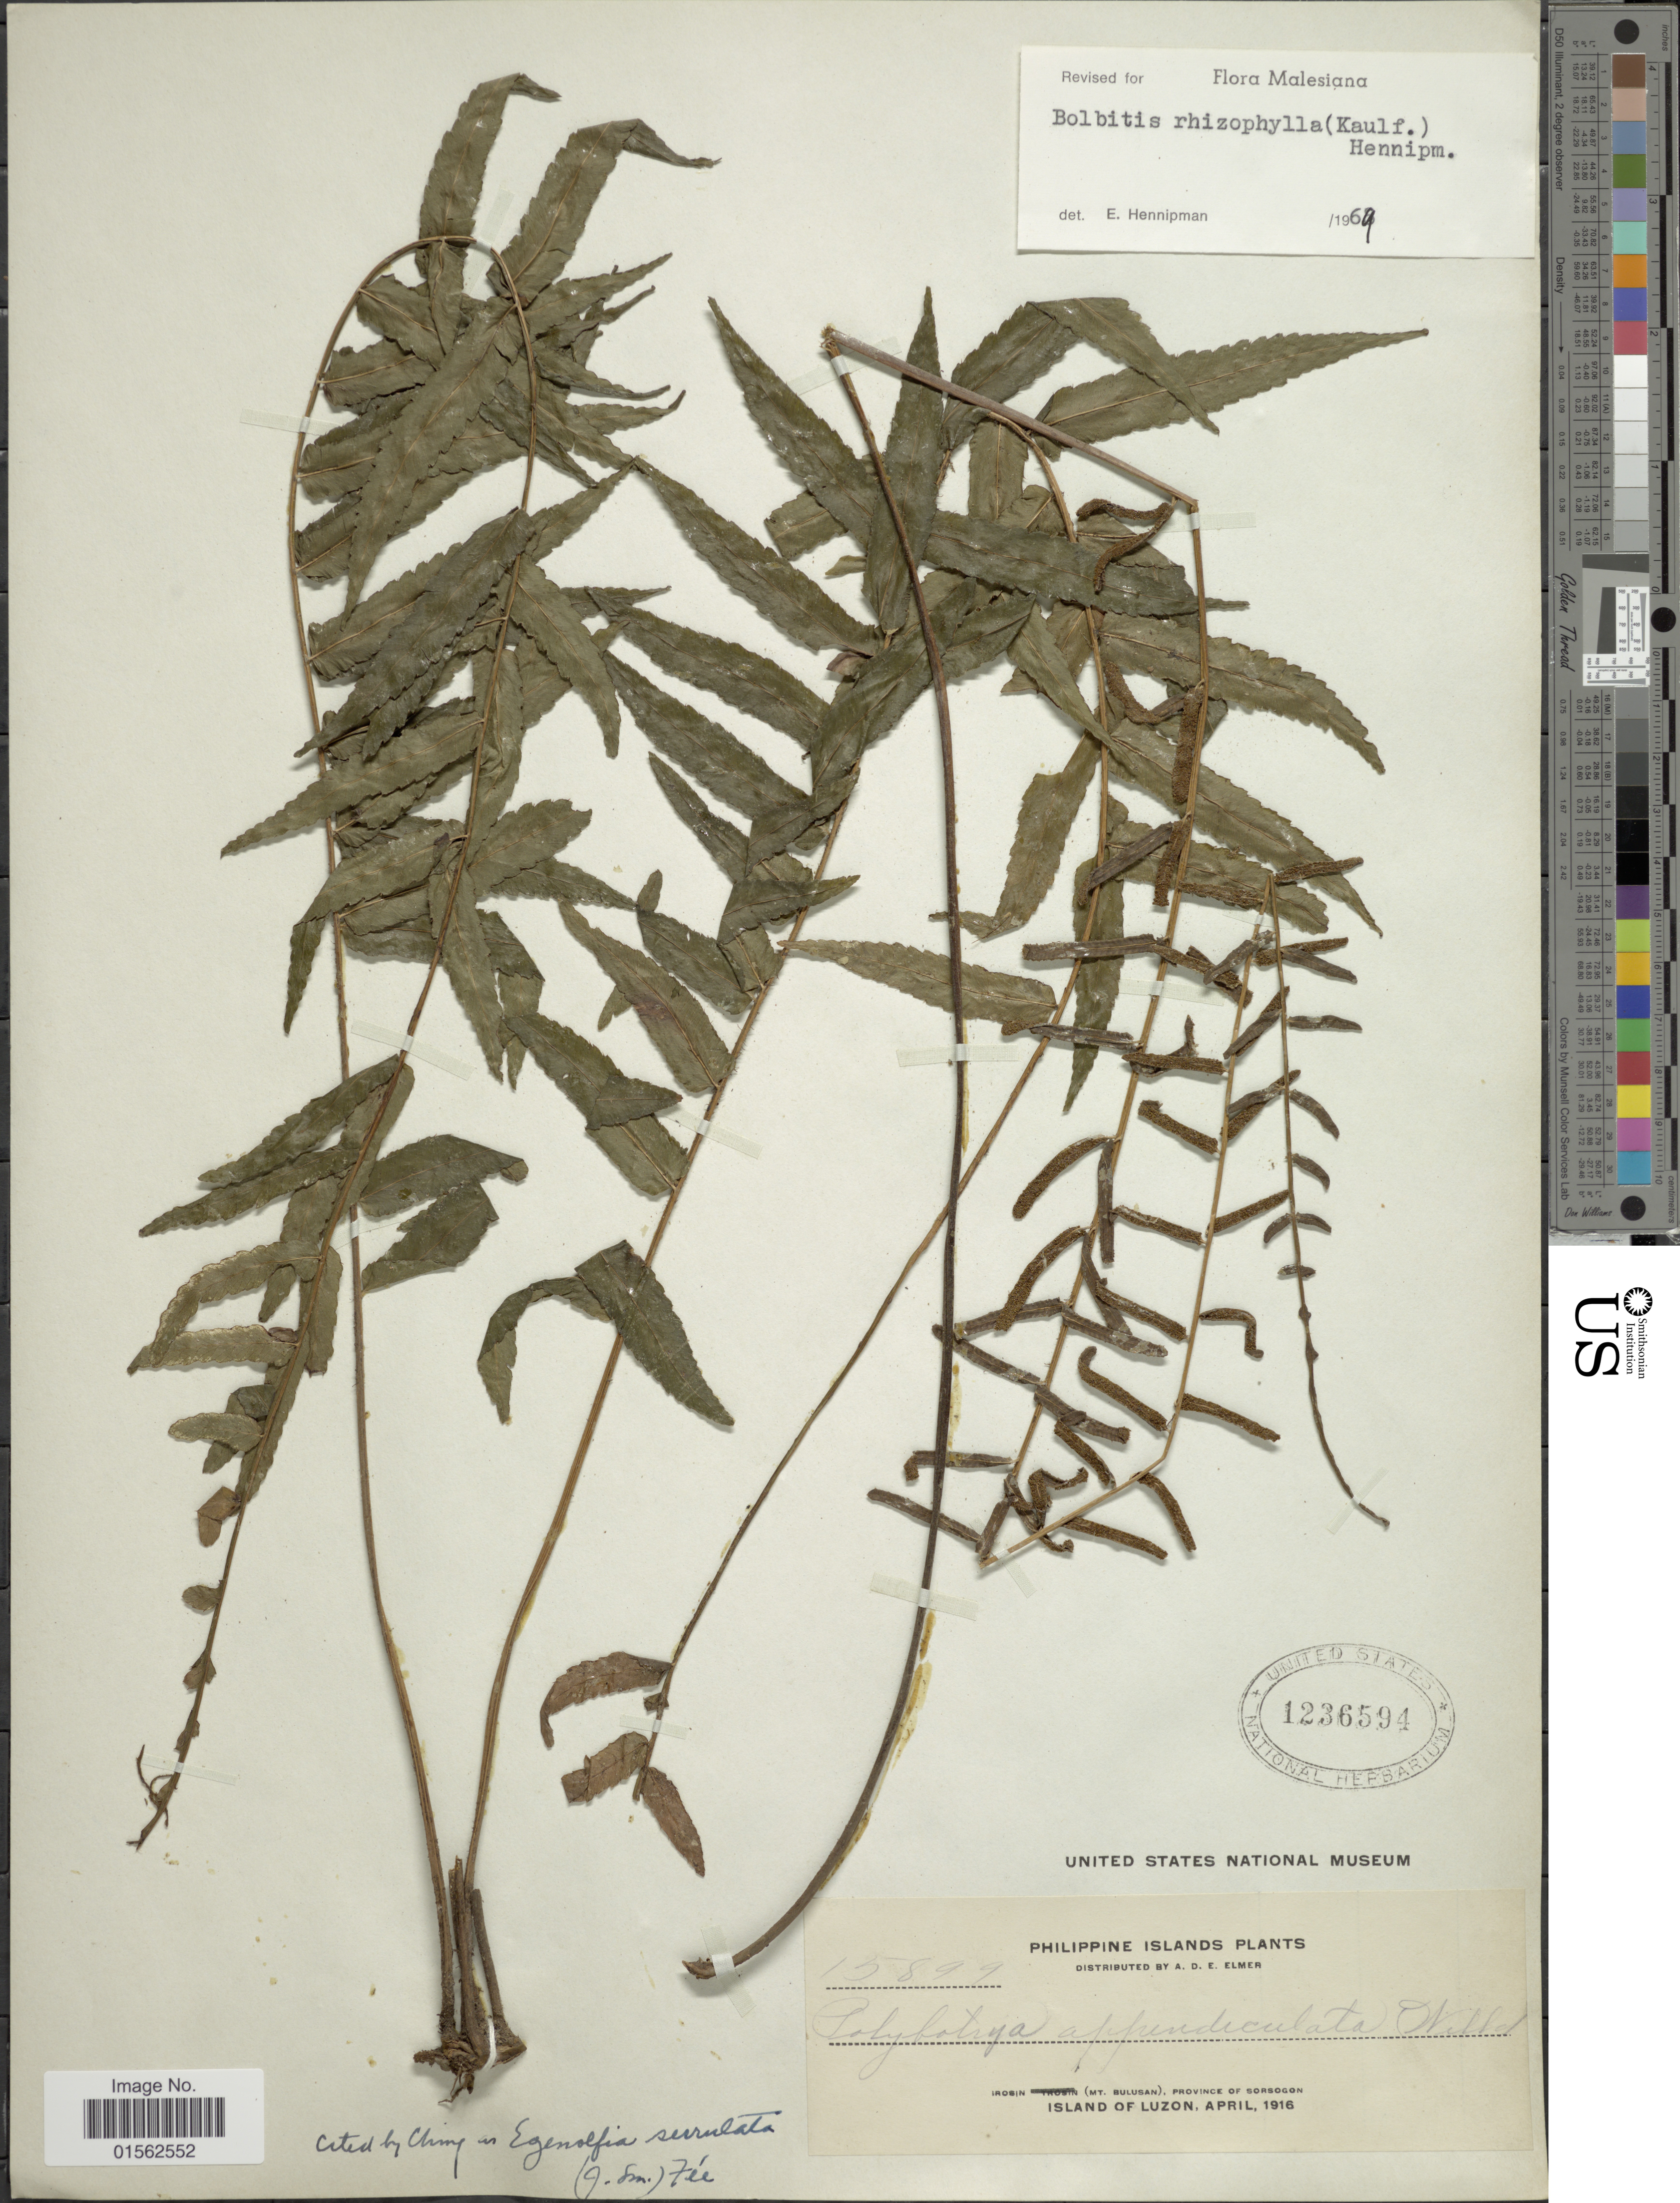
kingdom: Plantae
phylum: Tracheophyta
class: Polypodiopsida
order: Polypodiales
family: Dryopteridaceae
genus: Bolbitis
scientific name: Bolbitis rhizophylla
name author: (Kaulf.) Hennipman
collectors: A. D. E. Elmer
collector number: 15899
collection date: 1916-04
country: Philippines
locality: Philippine Islands, Irosin (Mt. Bulusan), Province of Sorsogon, Island of Luzon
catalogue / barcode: US 1236594